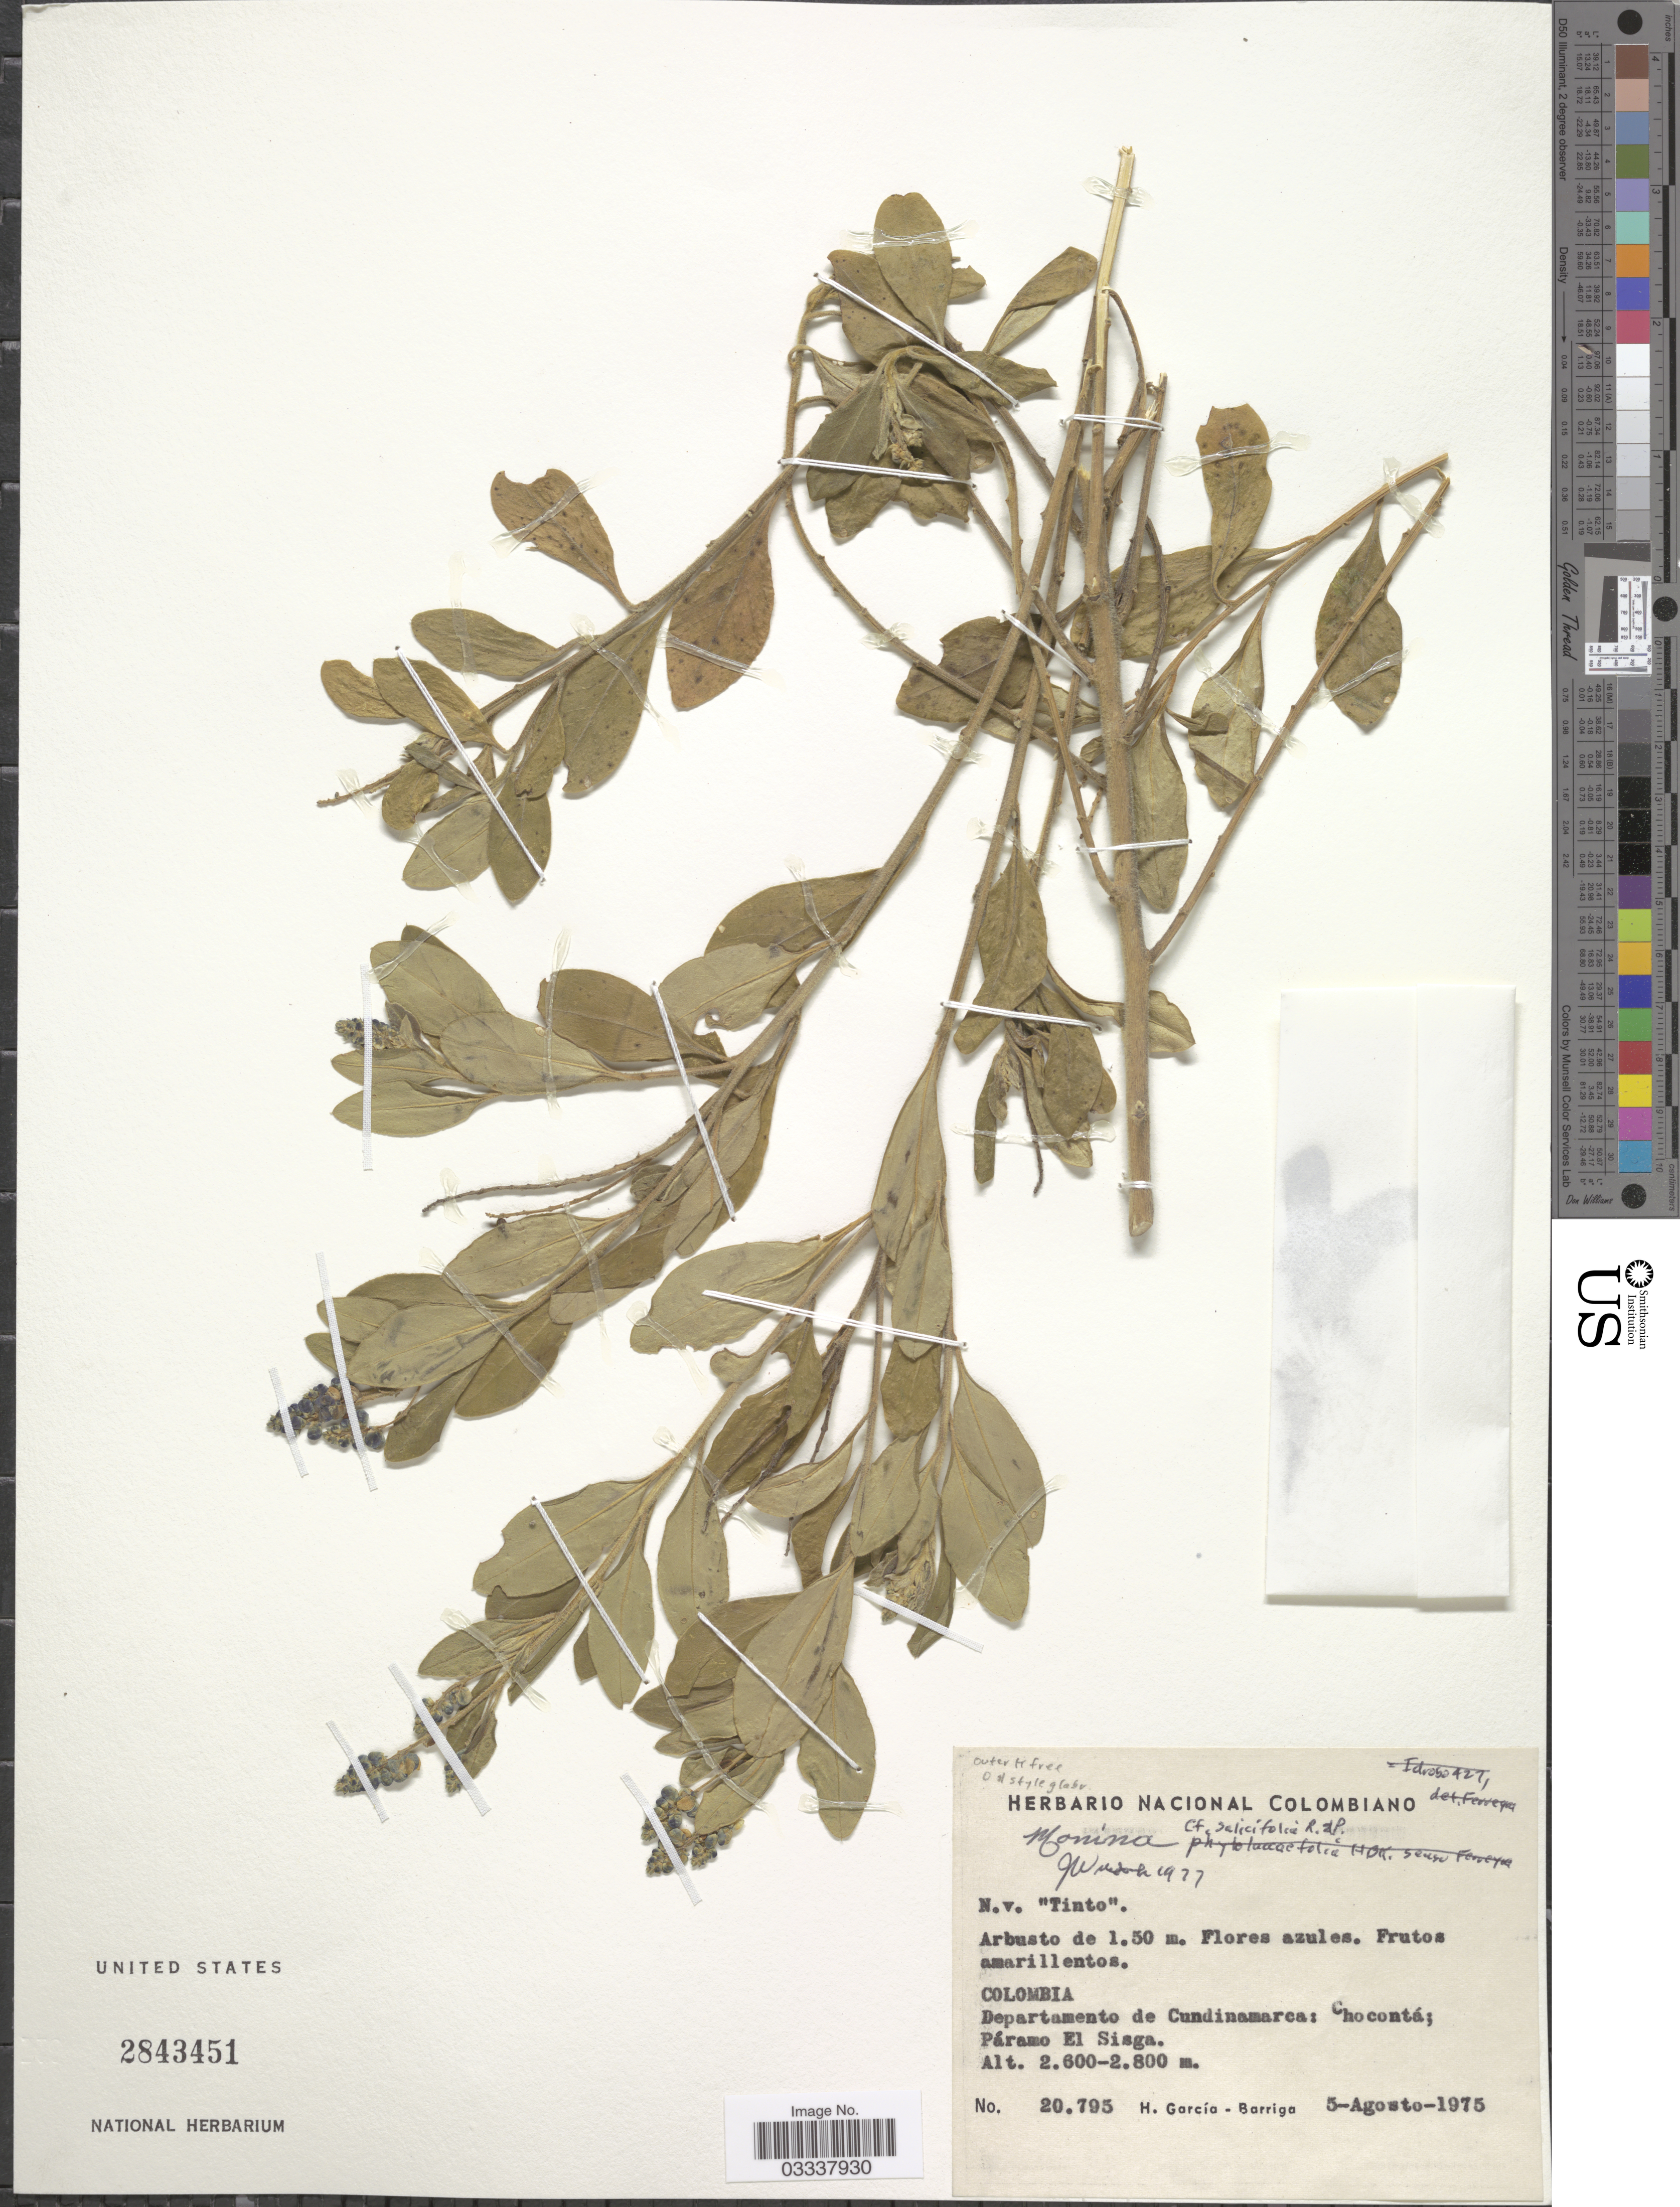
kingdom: Plantae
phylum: Tracheophyta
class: Magnoliopsida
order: Fabales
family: Polygalaceae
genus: Monnina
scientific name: Monnina salicifolia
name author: Ruiz & Pav.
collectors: H. García Barriga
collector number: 20795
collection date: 1975-08-05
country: Colombia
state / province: Cundinamarca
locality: Departamento de Cundinamarca: Chocontá; Páramo El Sisga.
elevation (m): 2600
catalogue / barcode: US 2843451